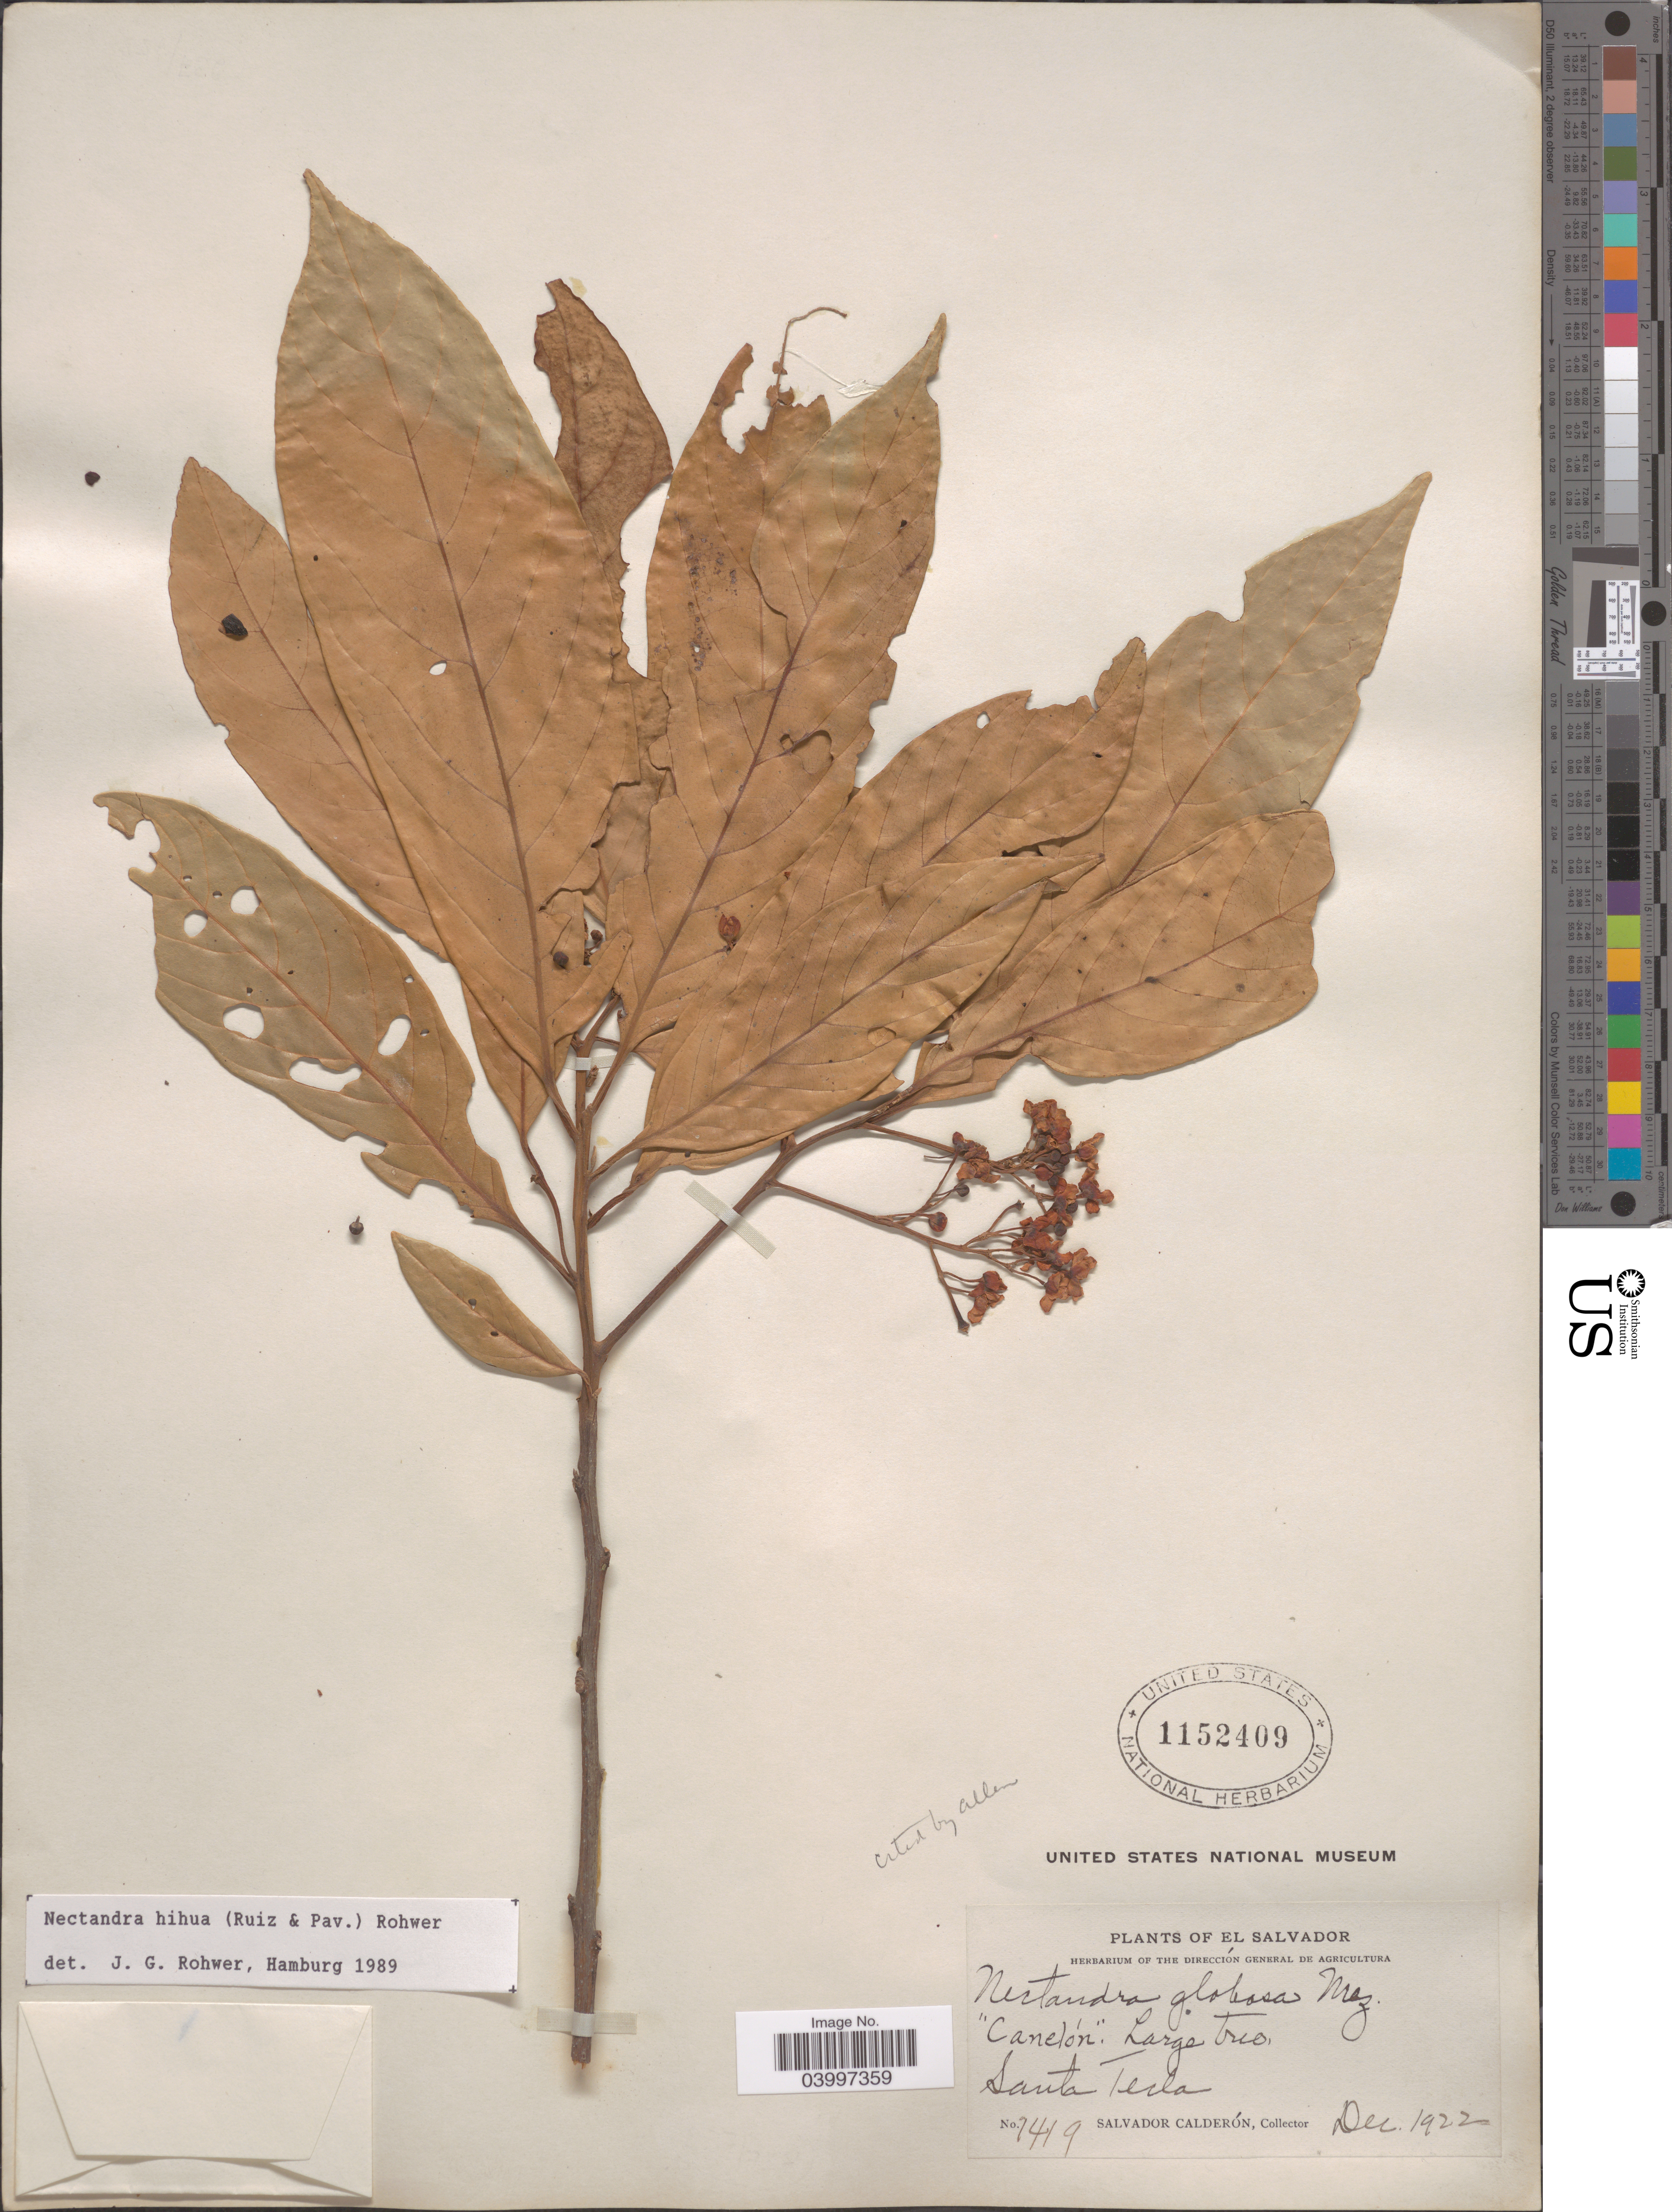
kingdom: Plantae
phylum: Tracheophyta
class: Magnoliopsida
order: Laurales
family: Lauraceae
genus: Nectandra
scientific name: Nectandra hihua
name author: (Ruiz & Pav.) Rohwer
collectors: S. Calderón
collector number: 7419*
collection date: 1922-12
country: El Salvador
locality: Santa Tecla.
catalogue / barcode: US 1152409